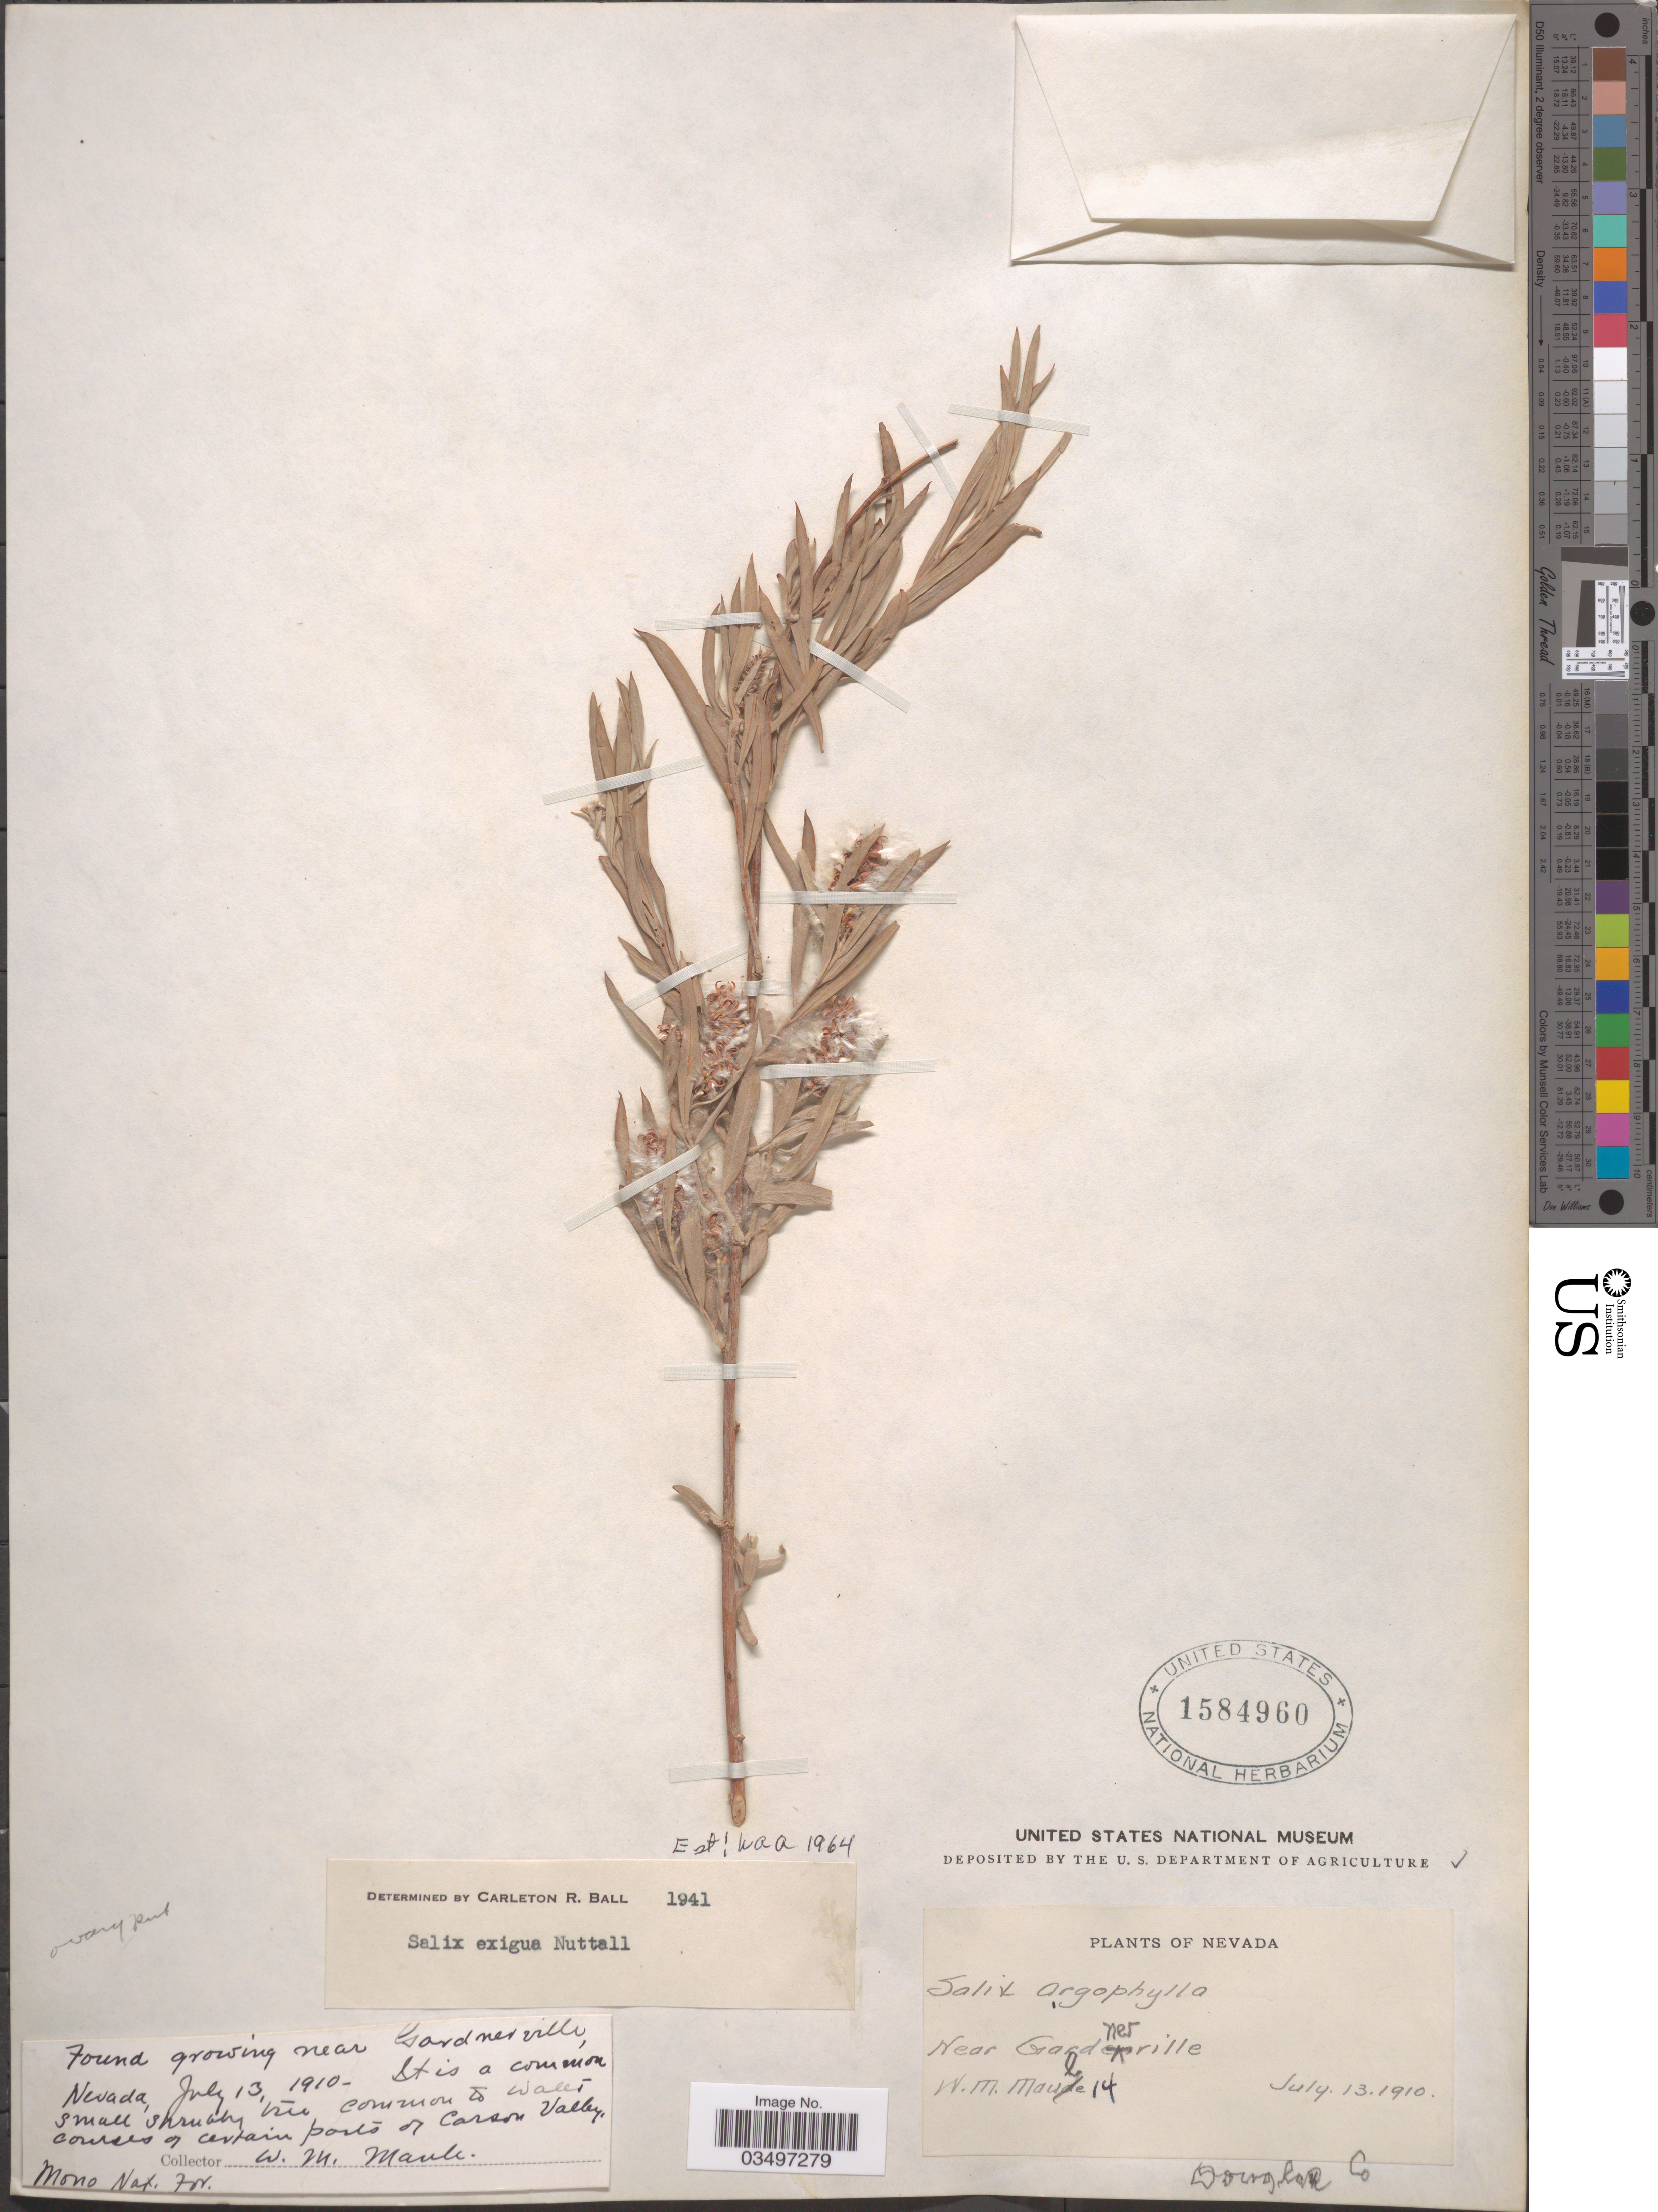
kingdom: Plantae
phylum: Tracheophyta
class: Magnoliopsida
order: Malpighiales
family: Salicaceae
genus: Salix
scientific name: Salix exigua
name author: Nutt.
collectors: W. Maule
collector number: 14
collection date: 1910-07-13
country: United States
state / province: Nevada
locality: Near Gardnerville. Douglas Co.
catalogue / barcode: US 1584960